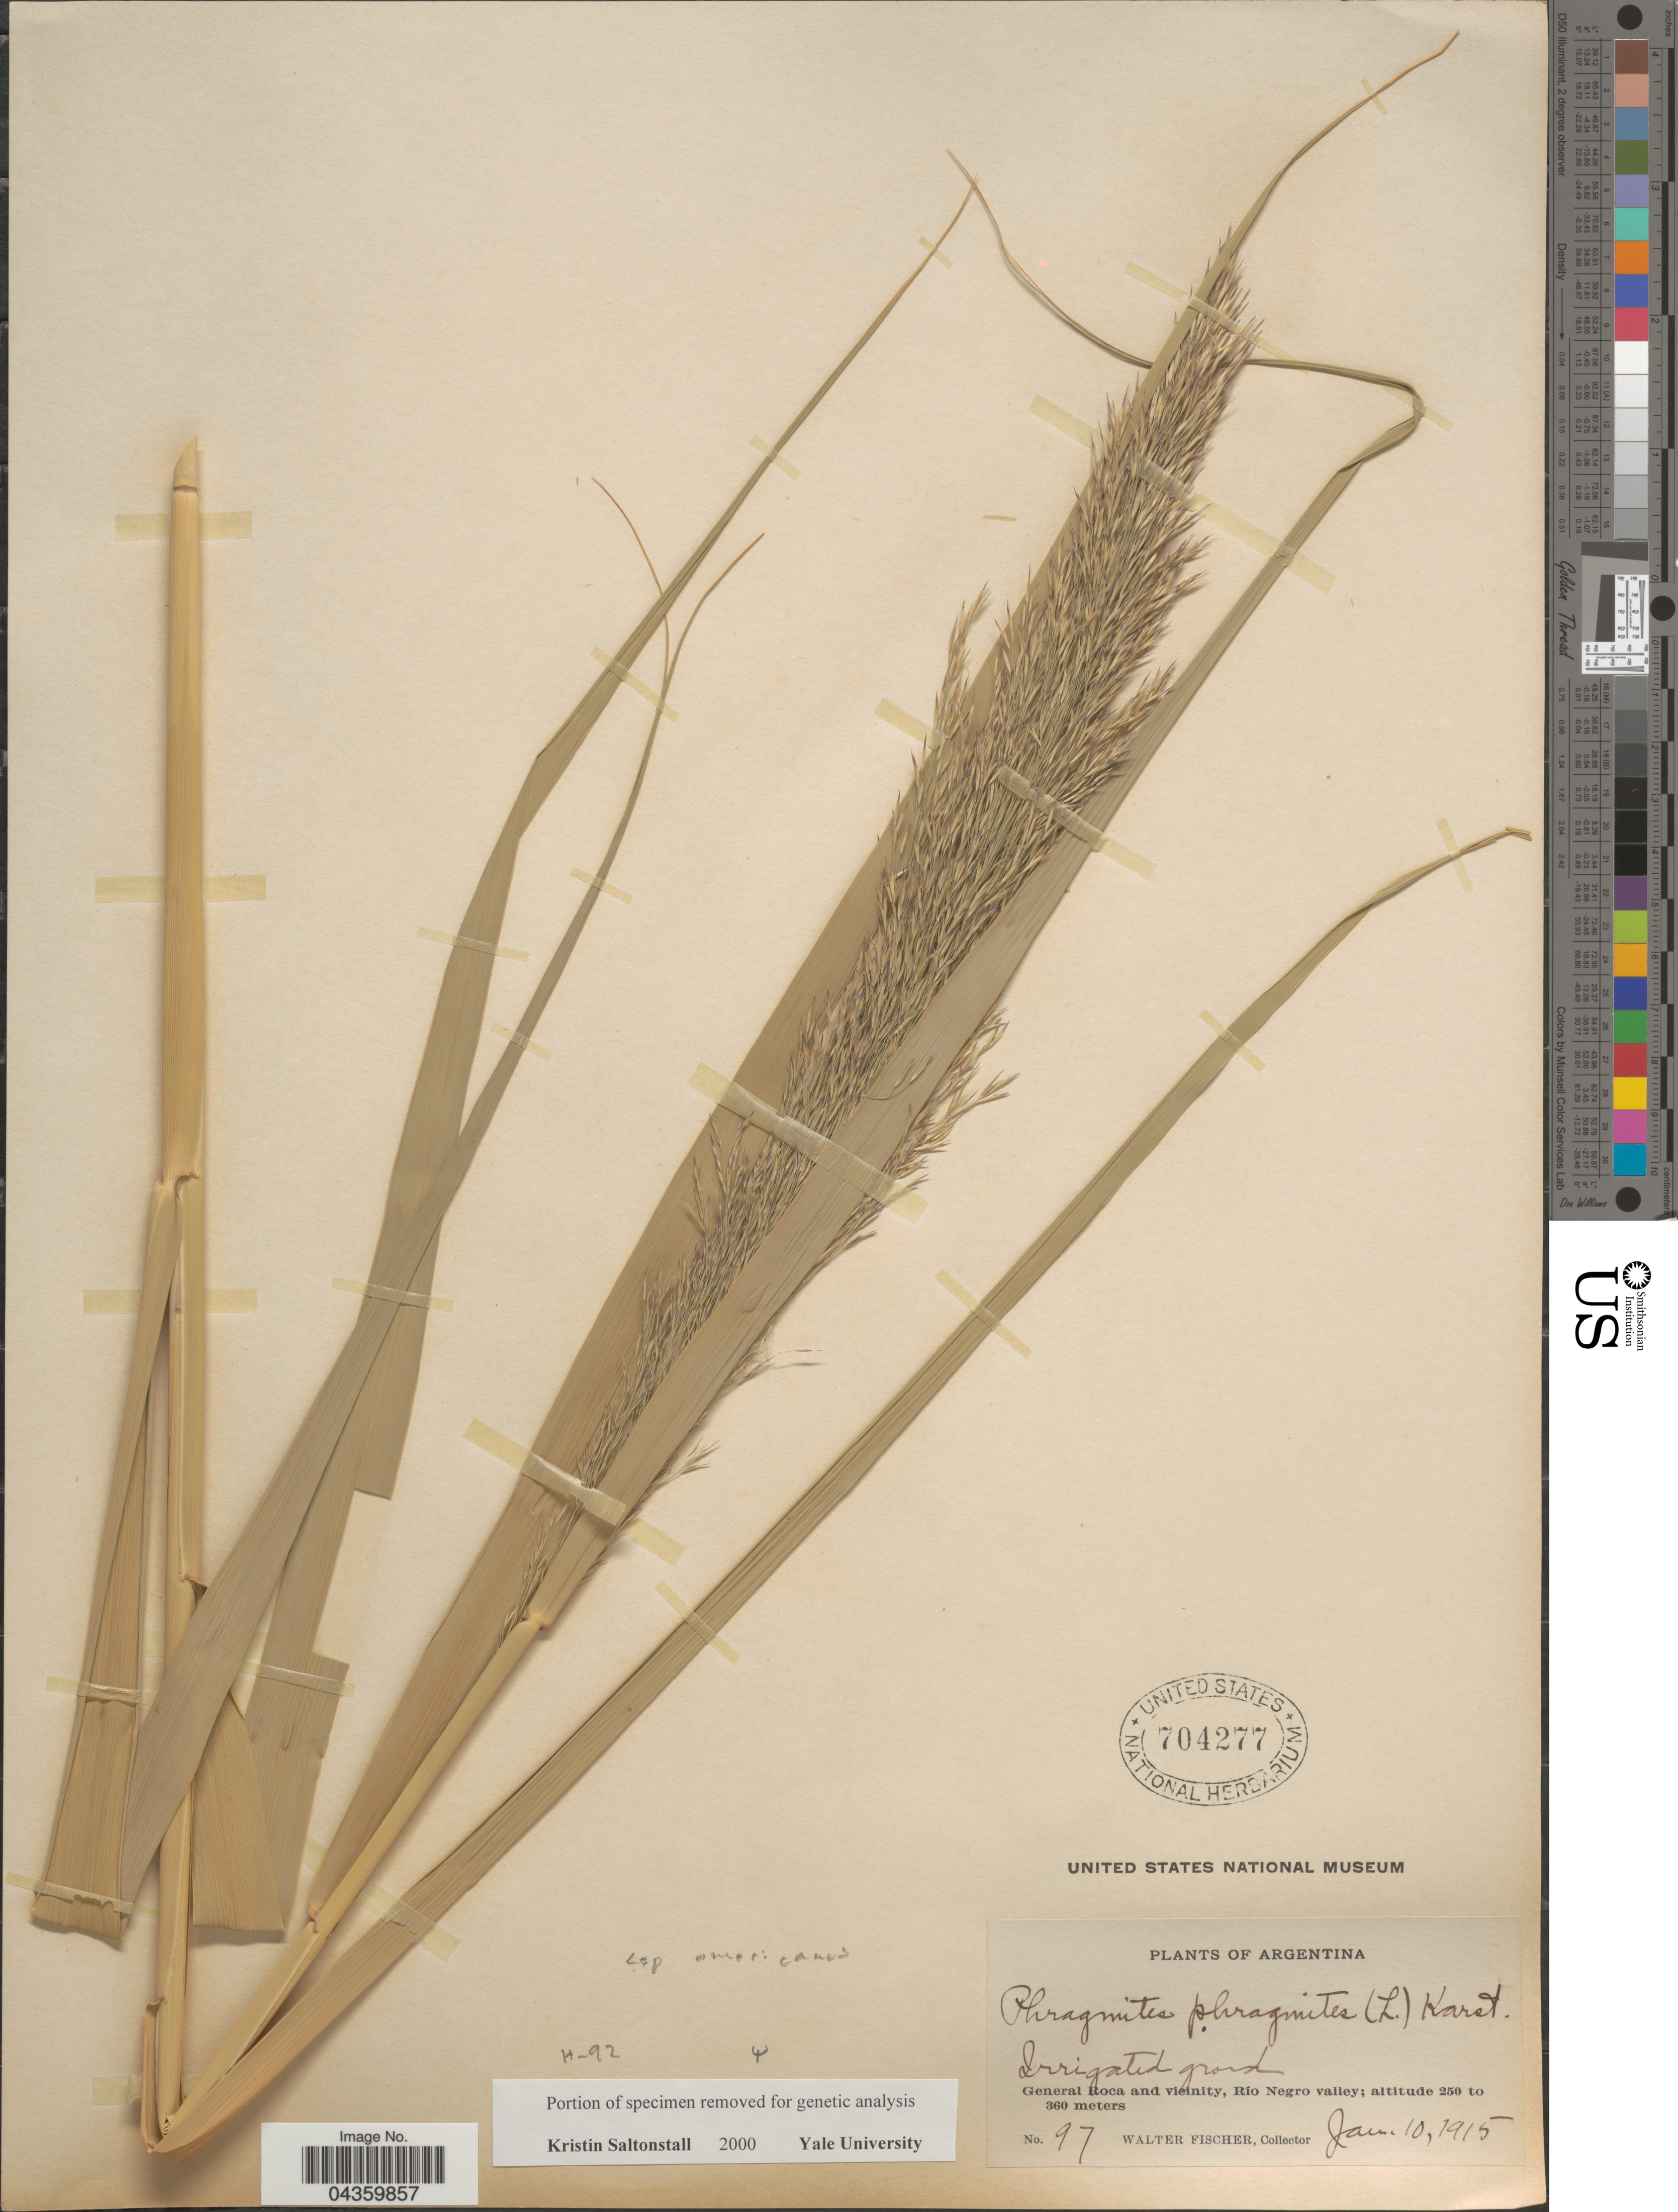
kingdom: Plantae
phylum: Tracheophyta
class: Liliopsida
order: Poales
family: Poaceae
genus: Phragmites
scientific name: Phragmites australis subsp. americanus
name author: Saltonstall & et al.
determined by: Soreng, Robert J., Research Associate (BOT), Smithsonian Institution - National Museum of Natural History (UNITED STATES)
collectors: W. Fischer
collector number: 97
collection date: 1915-01-10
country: Argentina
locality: General Roca and vicinity, Río Negro valley.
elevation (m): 250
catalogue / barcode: US 704277